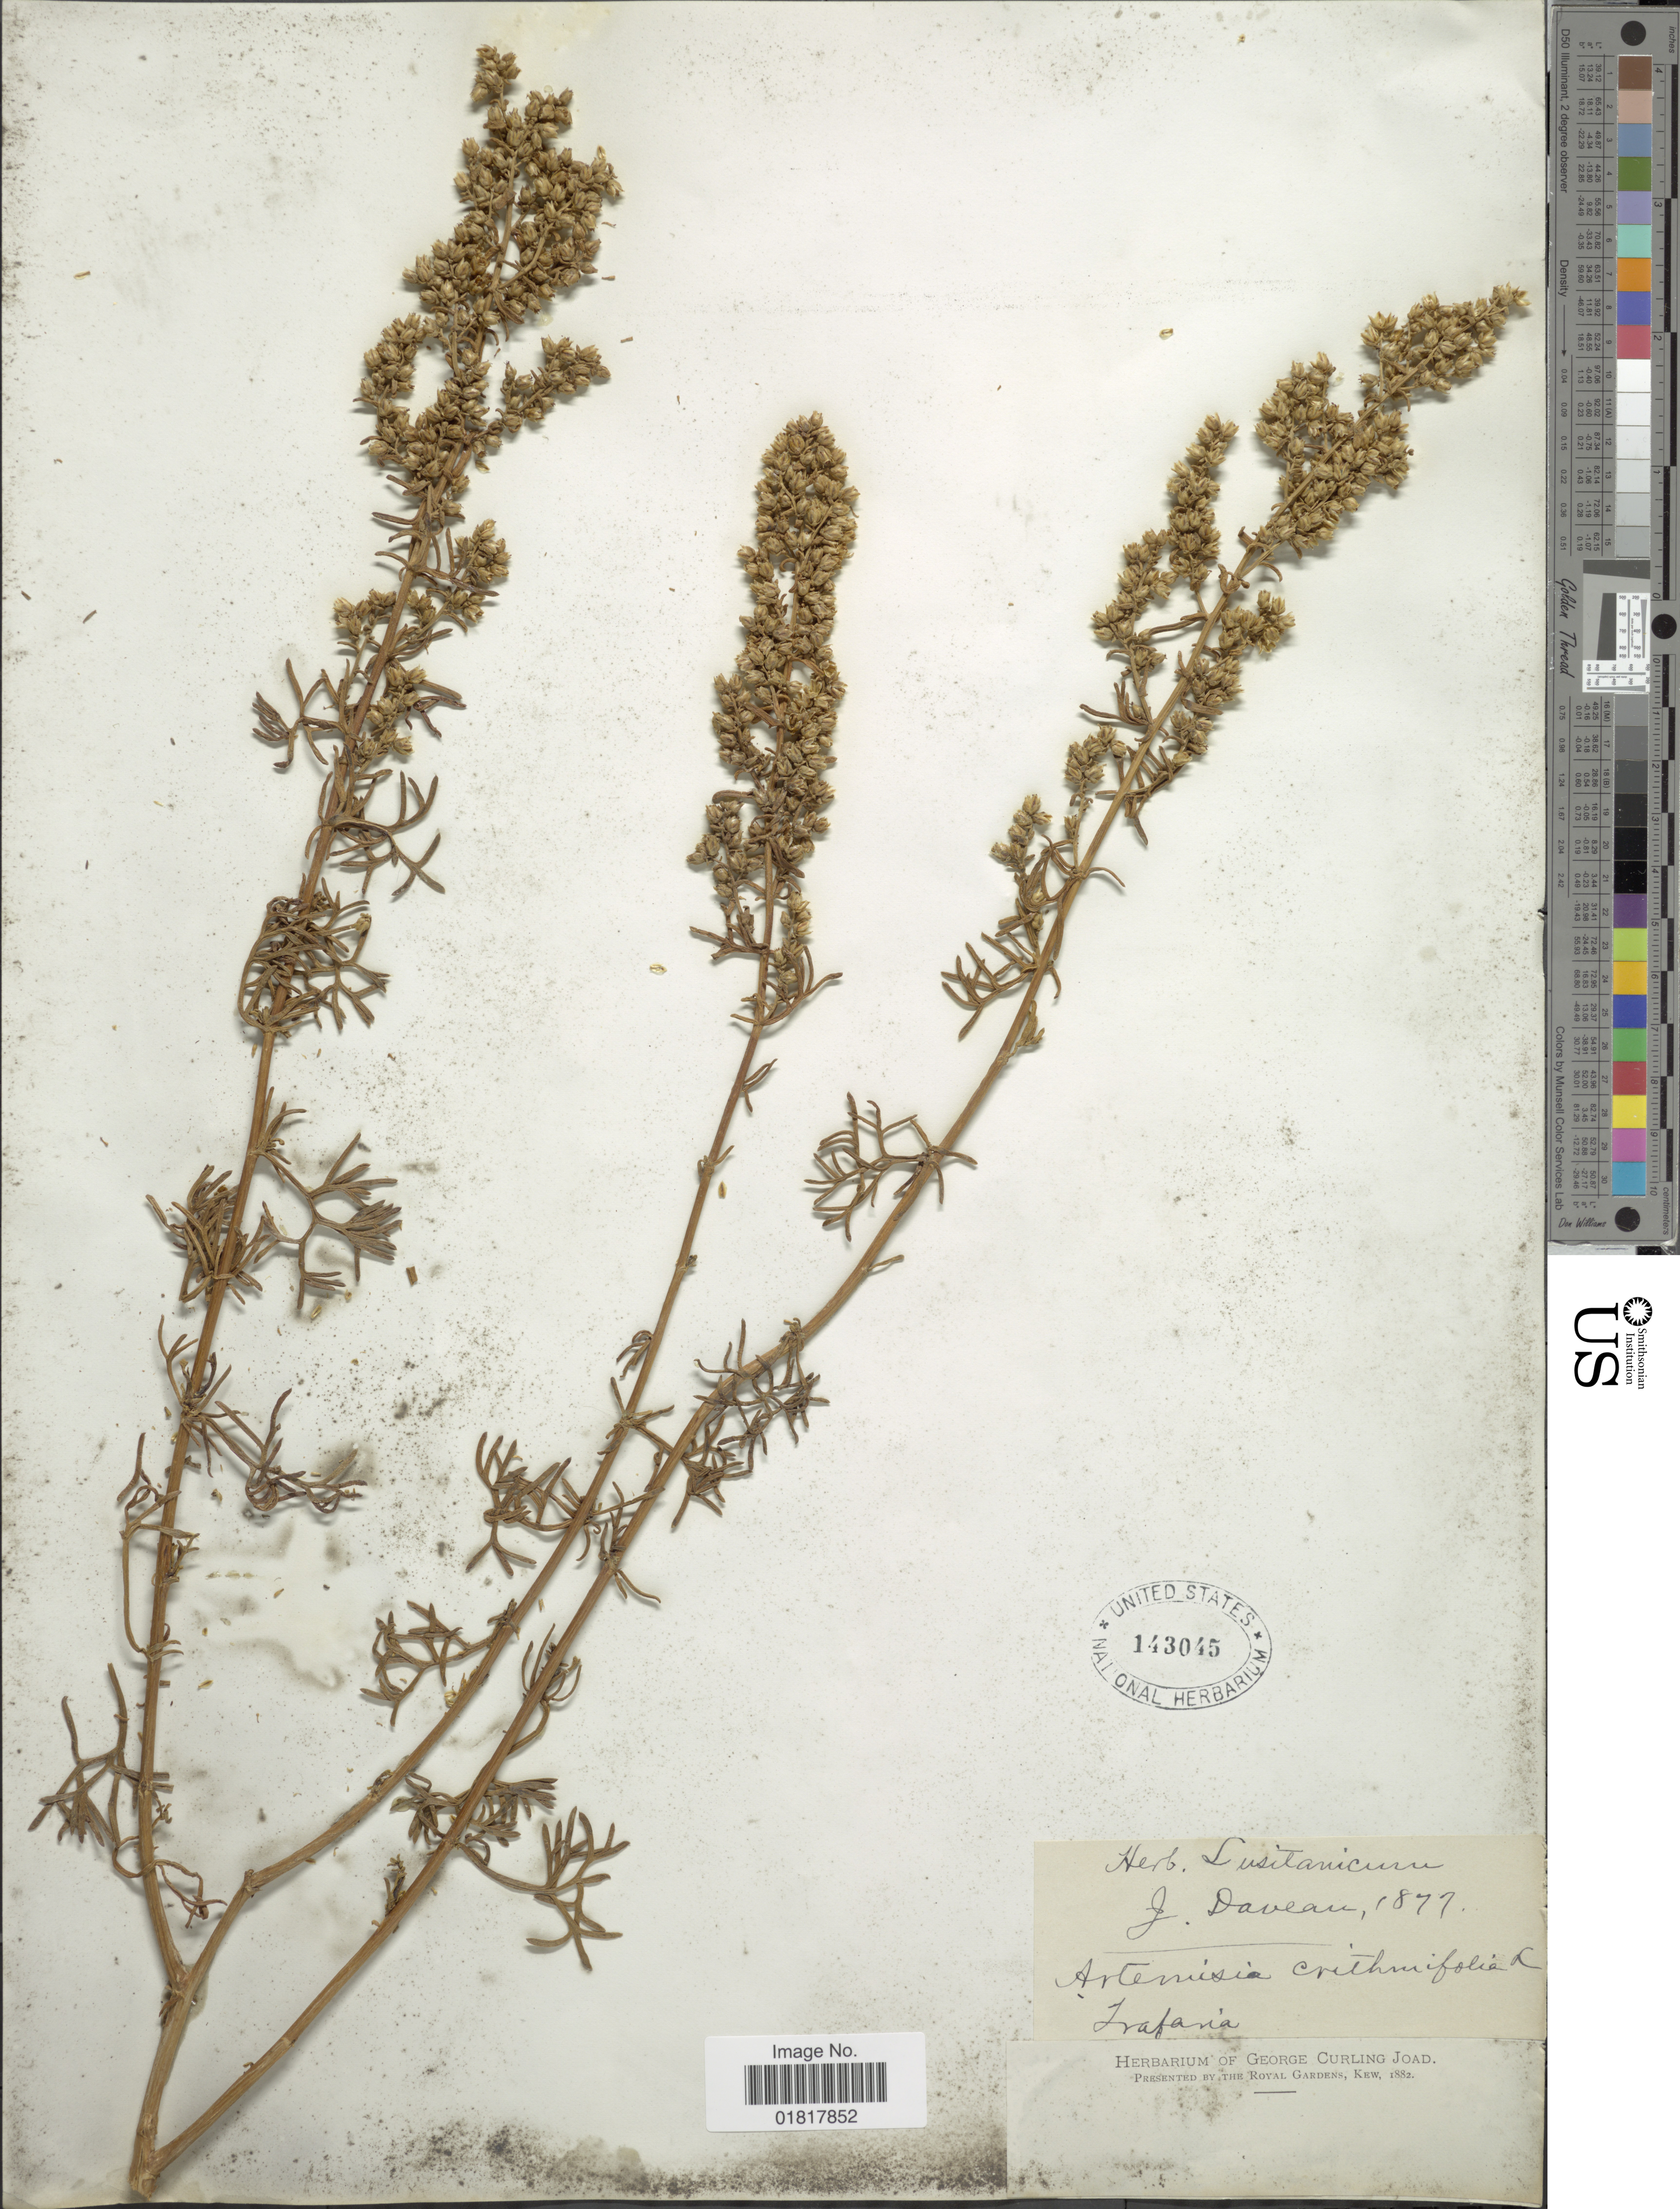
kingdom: Plantae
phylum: Tracheophyta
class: Magnoliopsida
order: Asterales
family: Asteraceae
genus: Artemisia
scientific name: Artemisia crithmifolia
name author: L.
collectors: J. Daveau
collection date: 1877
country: Portugal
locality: Trafaria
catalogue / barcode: US 143045